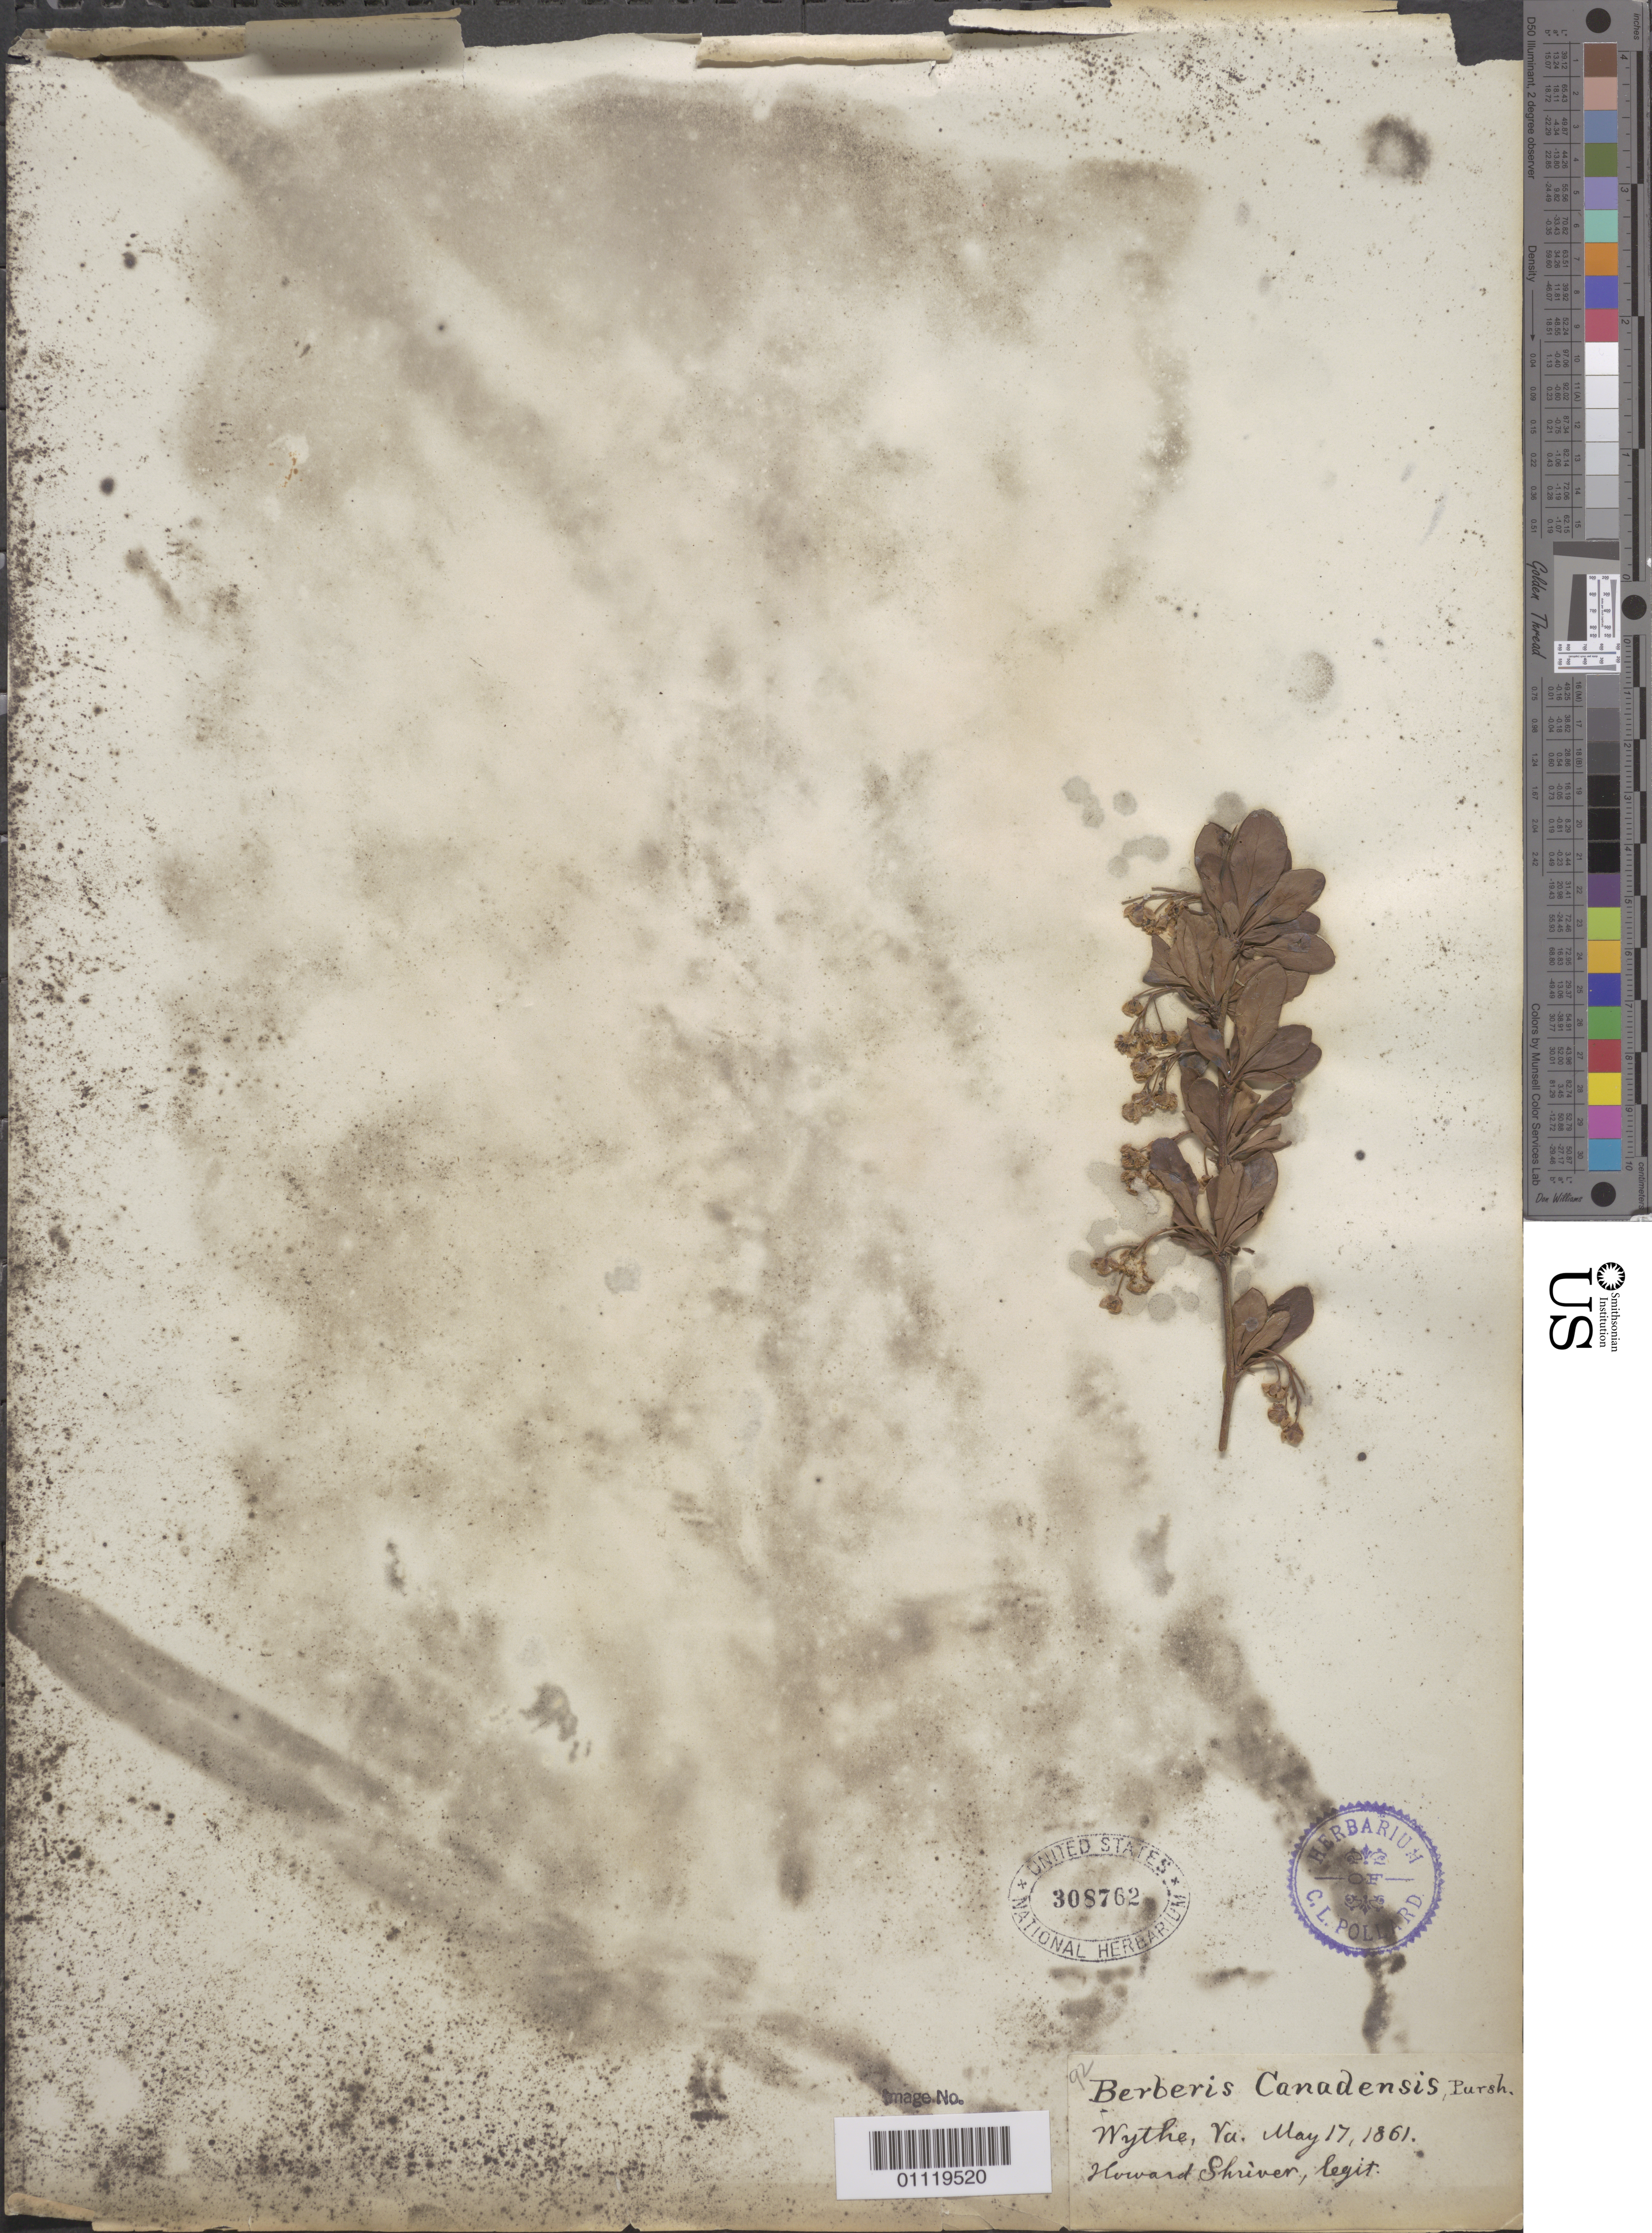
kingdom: Plantae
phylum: Tracheophyta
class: Magnoliopsida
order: Ranunculales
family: Berberidaceae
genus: Berberis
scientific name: Berberis canadensis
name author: Mill.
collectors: H. Shriver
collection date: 1861-05-17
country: United States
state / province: Virginia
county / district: Wythe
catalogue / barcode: US 308762